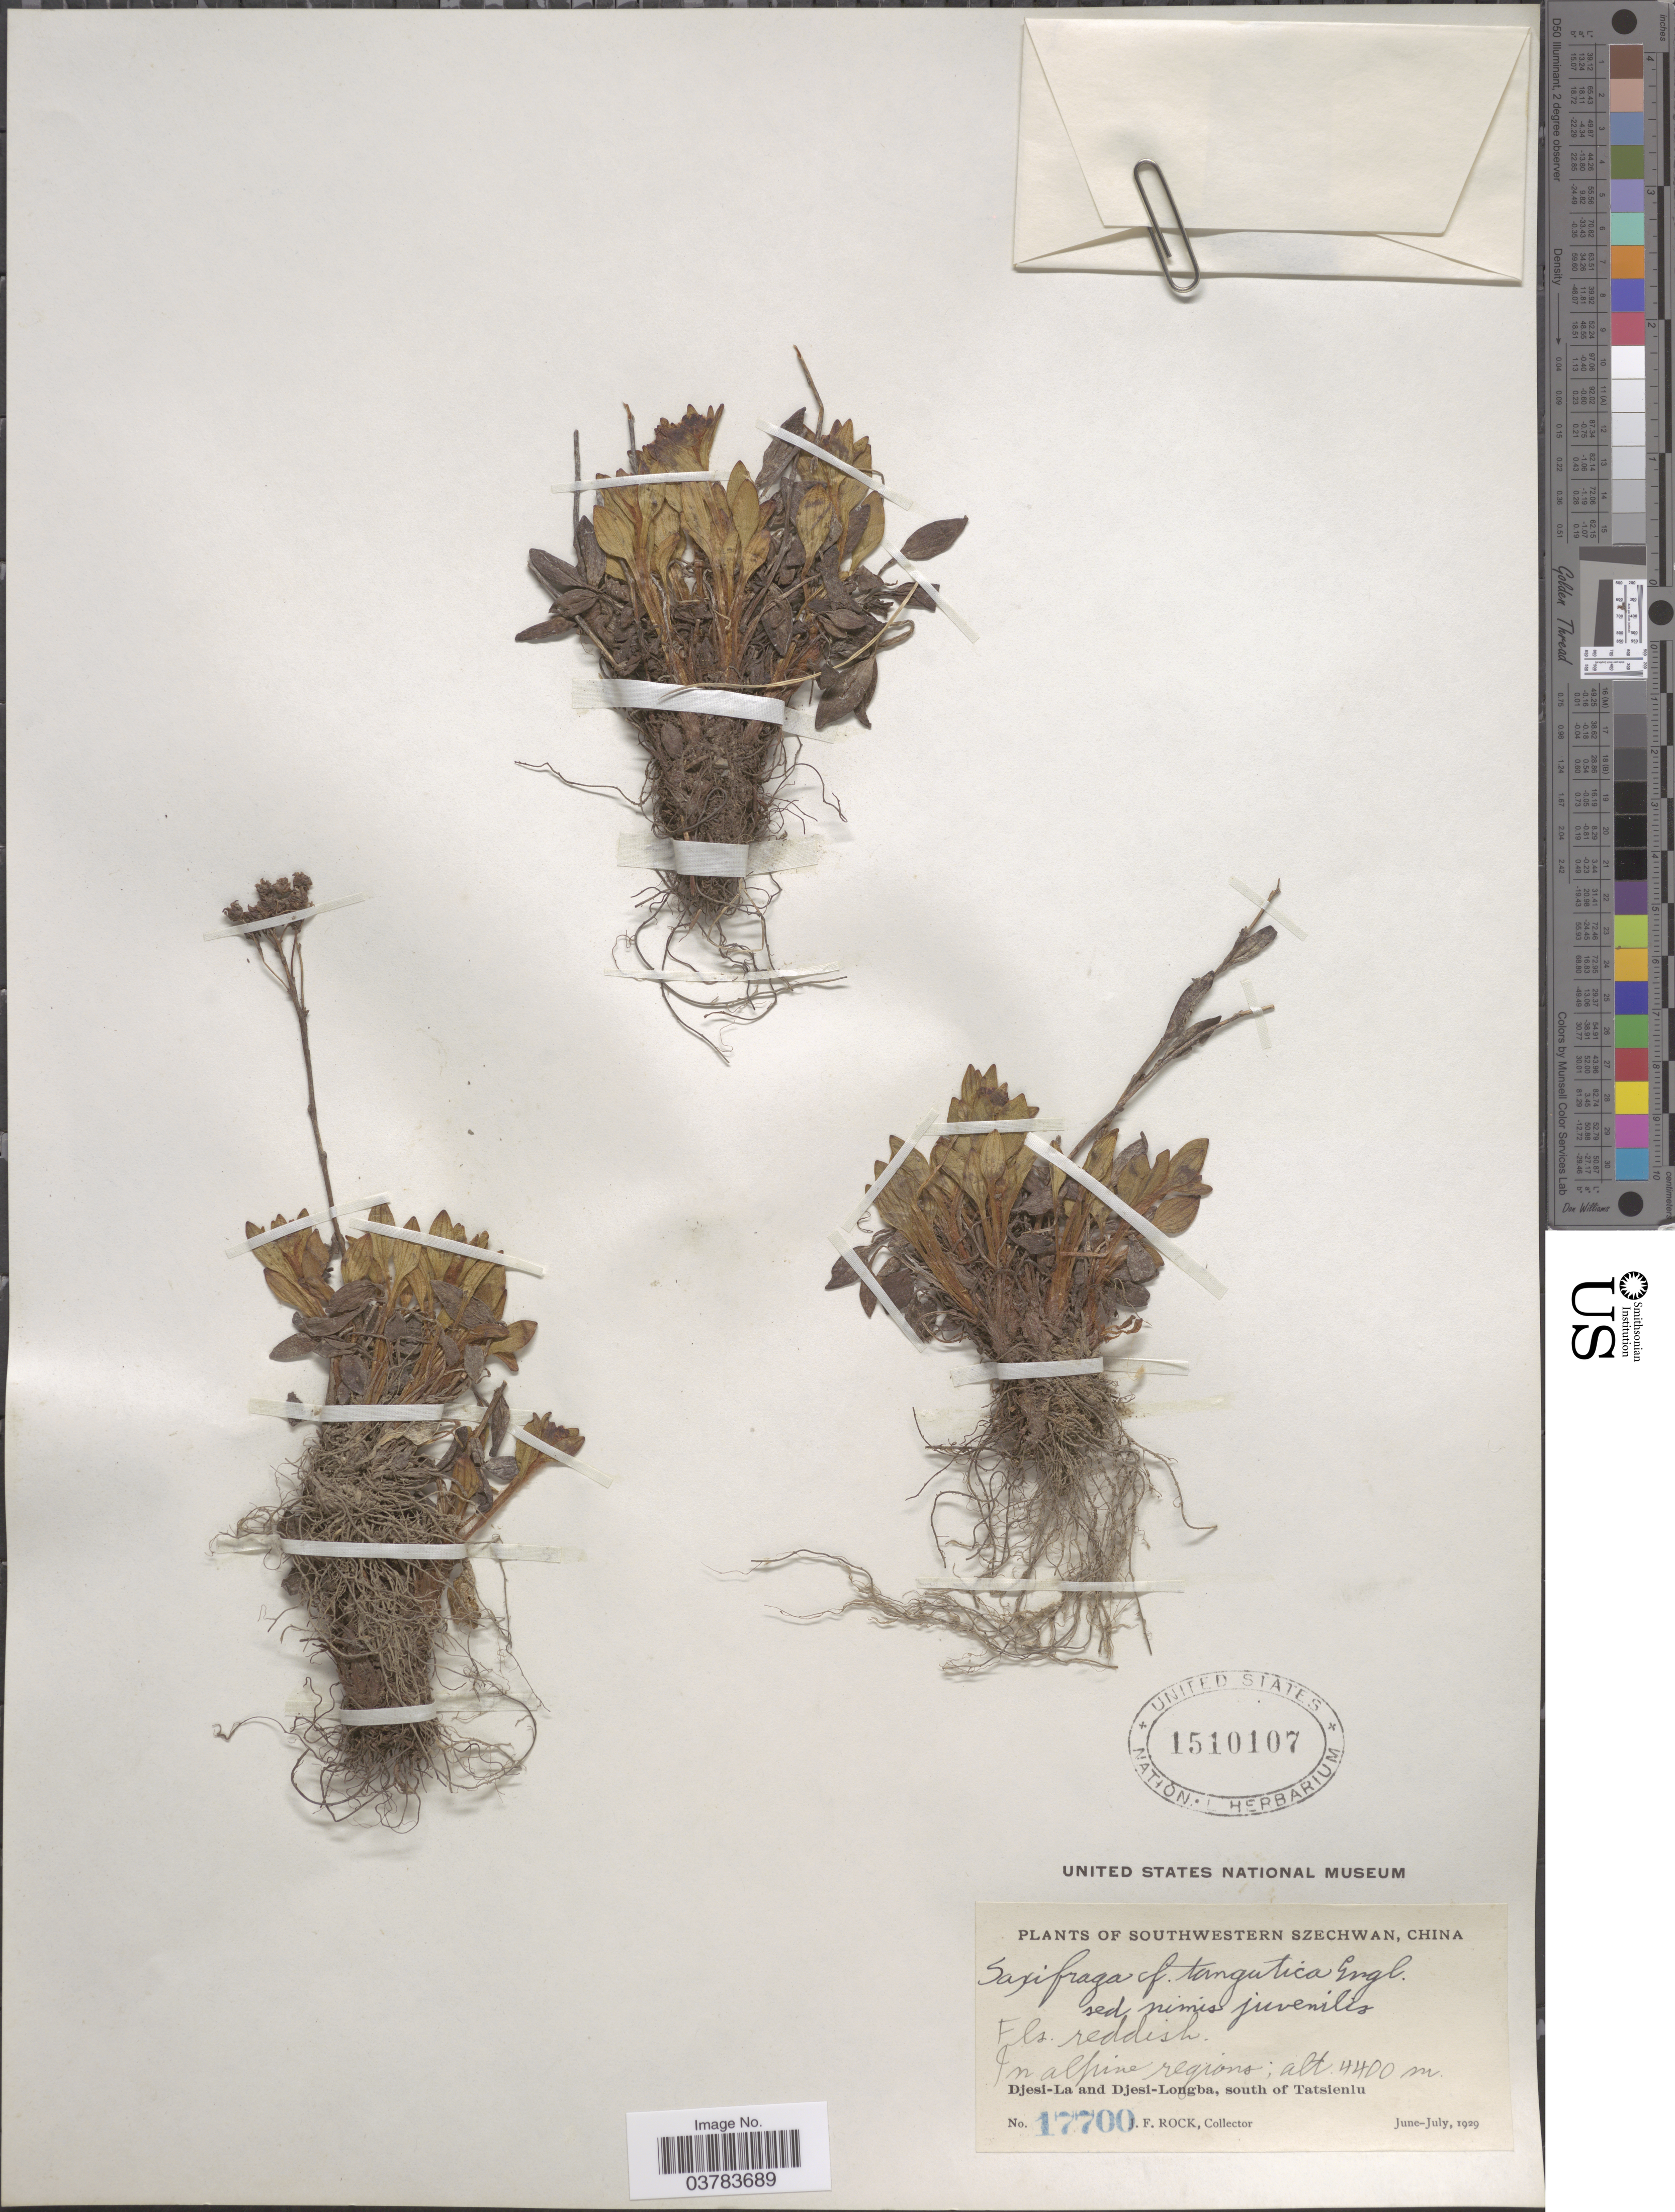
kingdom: Plantae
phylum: Tracheophyta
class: Magnoliopsida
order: Saxifragales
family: Saxifragaceae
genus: Saxifraga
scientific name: Saxifraga tangutica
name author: Engl.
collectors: J. Rock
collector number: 17700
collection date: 1929-06/1929-07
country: China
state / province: Sichuan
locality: Southwestern Szechwan. In alpine regions. Djesi-La and Djesi-Longba, south of Tatsienlu.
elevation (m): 4400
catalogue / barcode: US 1510107